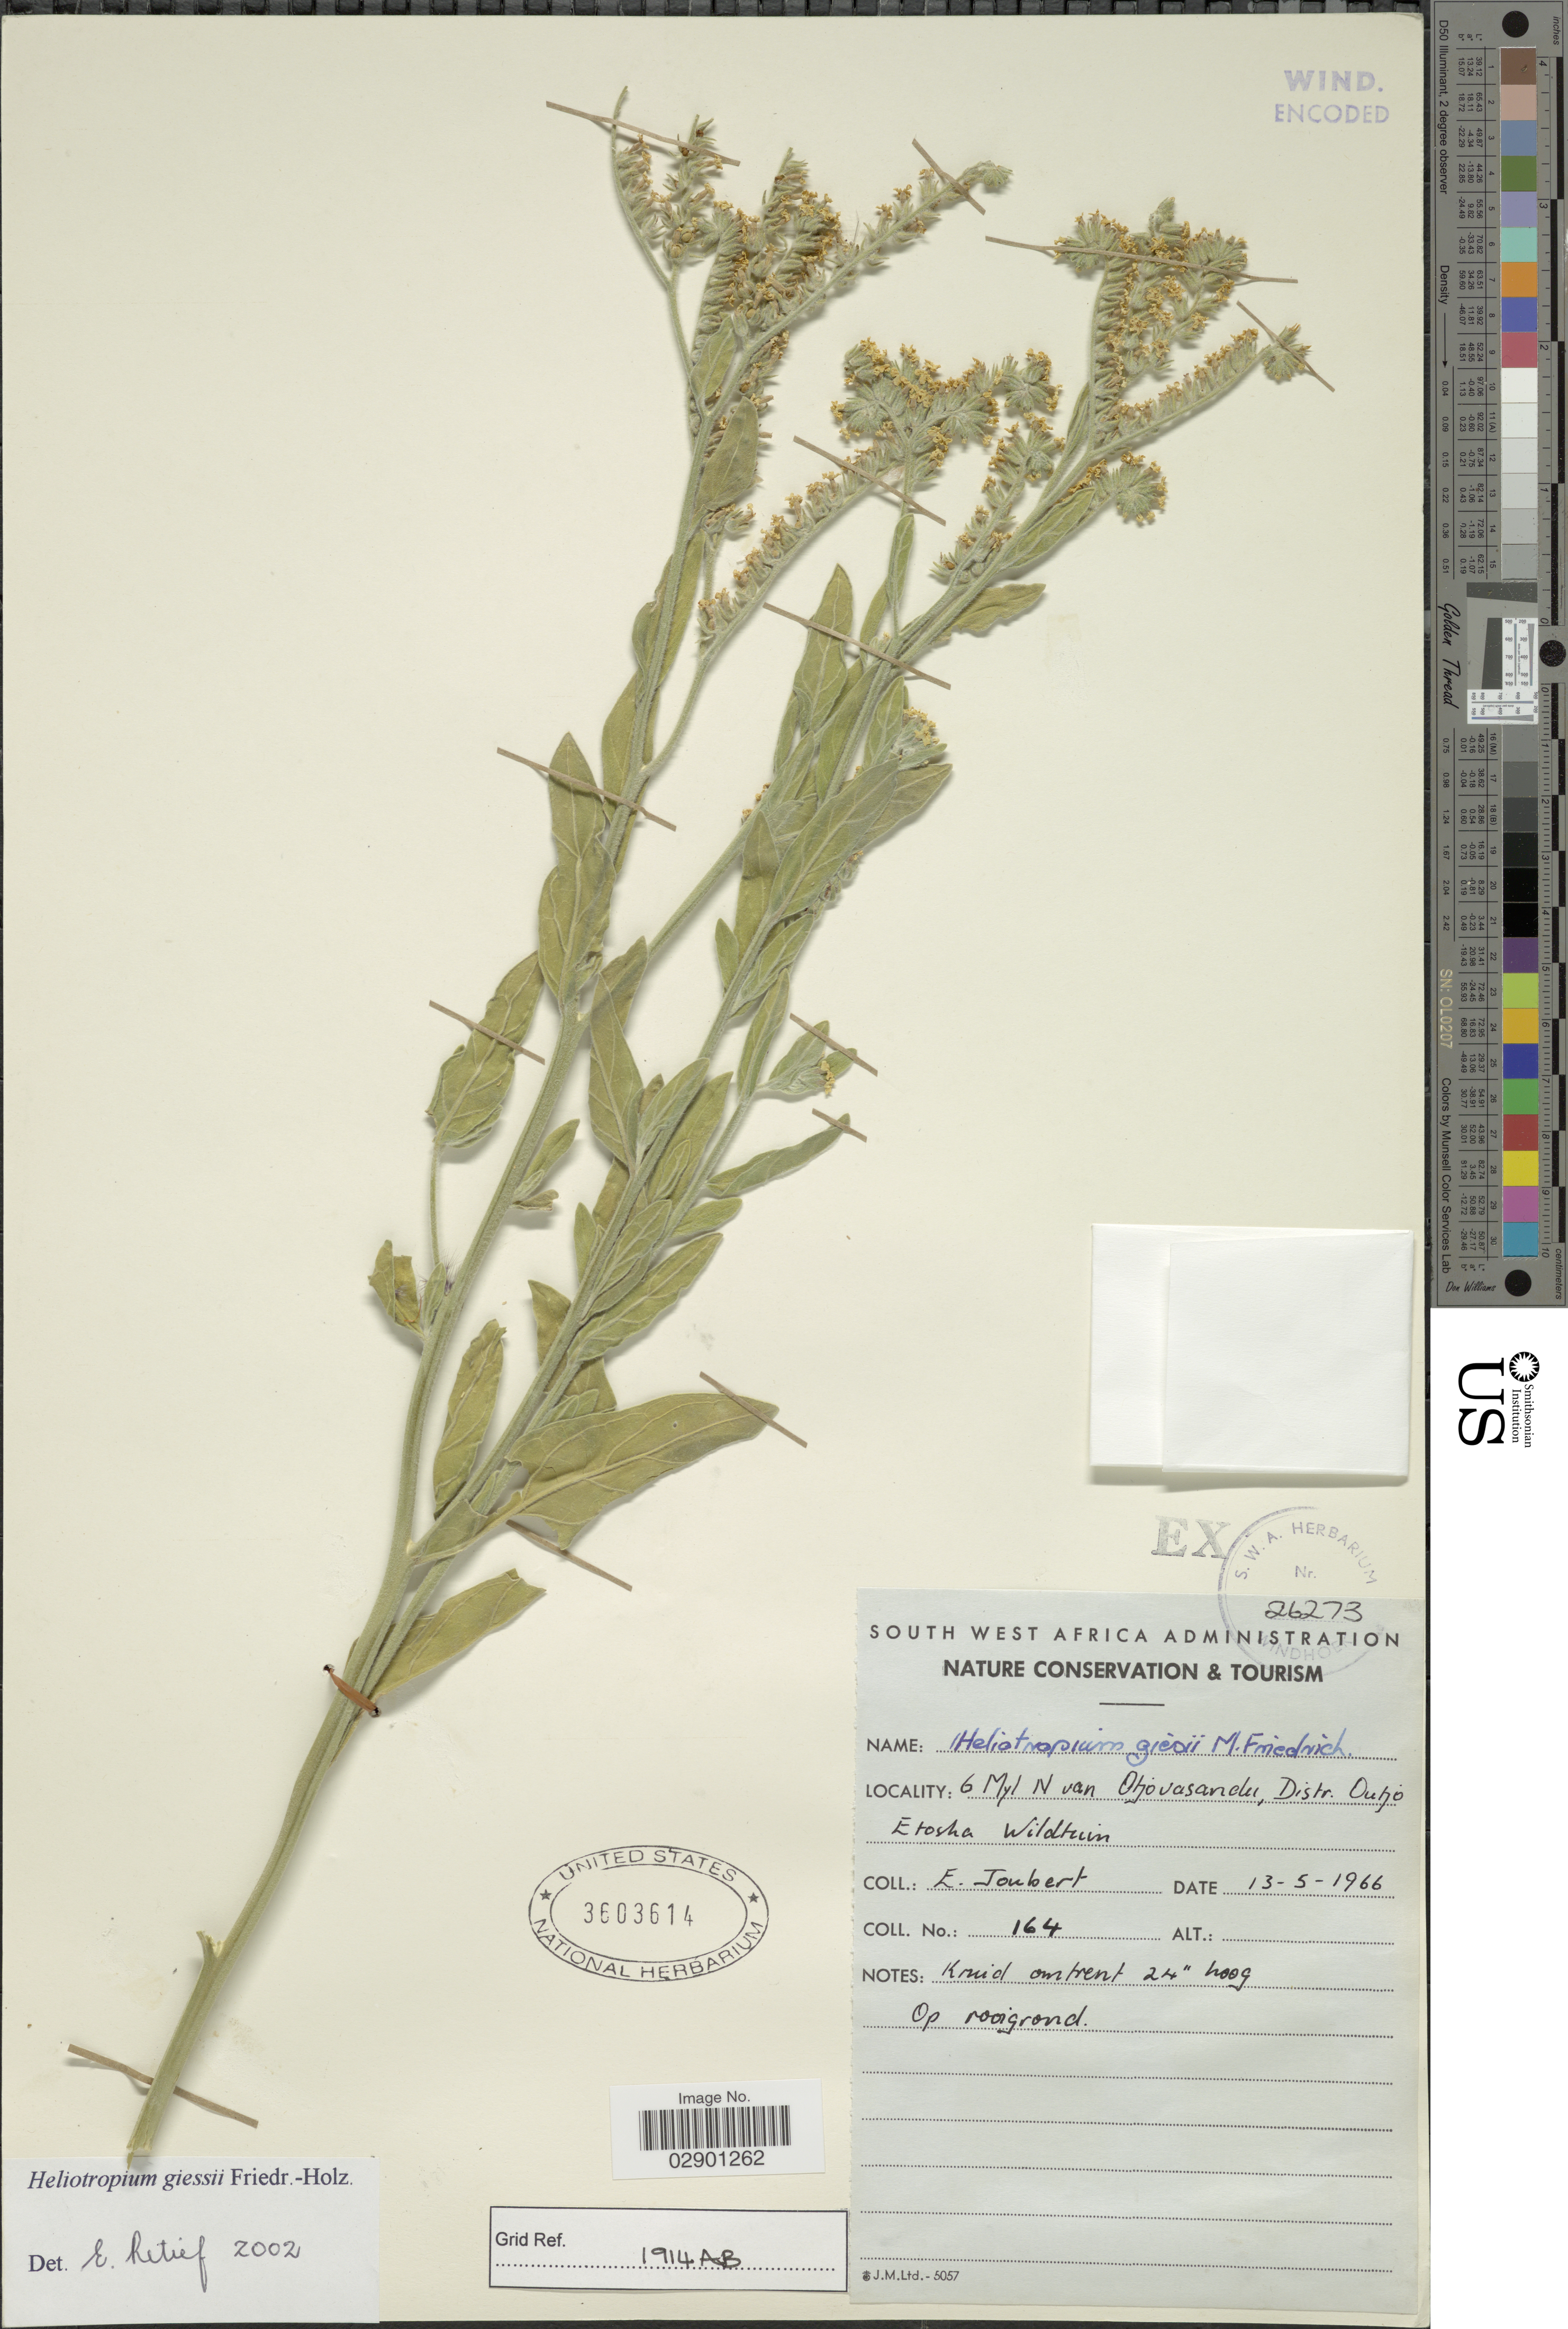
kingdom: Plantae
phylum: Tracheophyta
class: Magnoliopsida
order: Boraginales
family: Heliotropiaceae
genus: Heliotropium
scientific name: Heliotropium giessii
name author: Friedrich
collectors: E. Joubert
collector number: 164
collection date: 1966-05-13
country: Namibia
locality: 6 Myl N van Otjovasandu, Distr. Outjo, Etosha Wildtuin.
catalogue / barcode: US 3603614